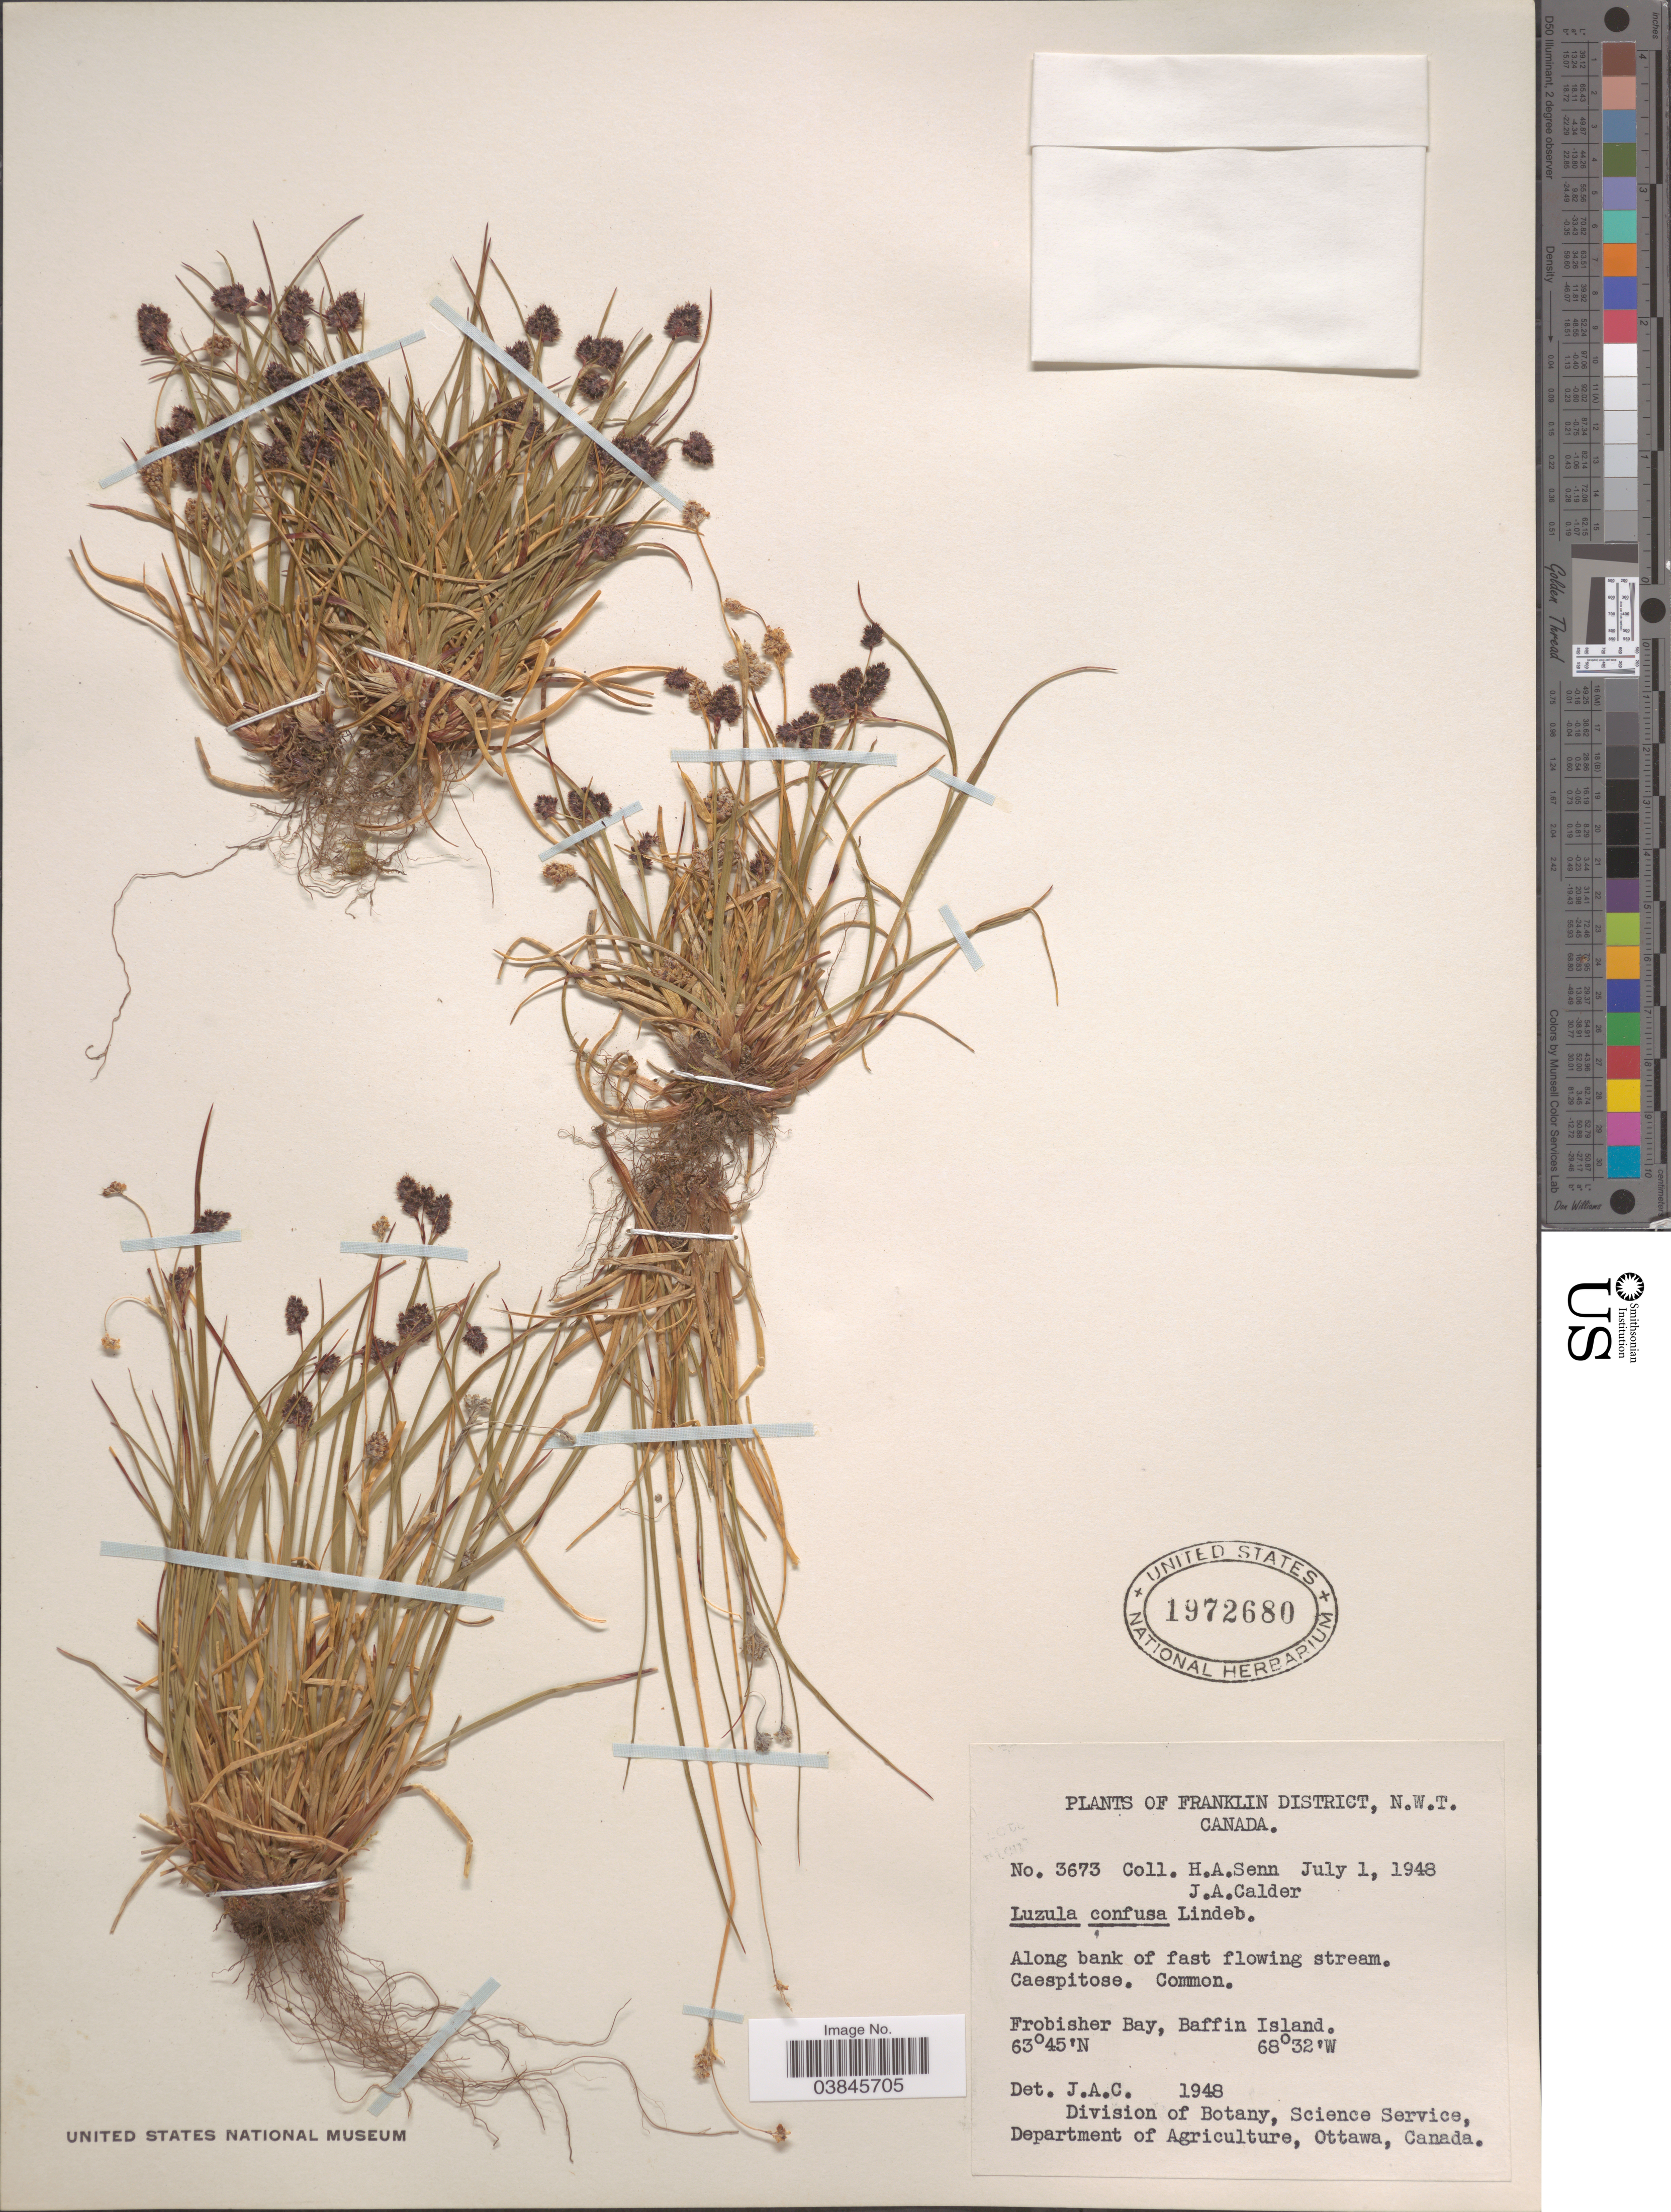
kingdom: Plantae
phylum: Tracheophyta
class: Liliopsida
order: Poales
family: Juncaceae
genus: Luzula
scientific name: Luzula confusa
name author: Lindeb.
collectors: H. Senn & J. A. Calder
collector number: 3673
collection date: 1948-07-01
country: Canada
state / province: Northwest Territories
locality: Franklin District. Along bank of fast flowing stream. Frobisher Bay, Baffin Island.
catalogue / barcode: US 1972680